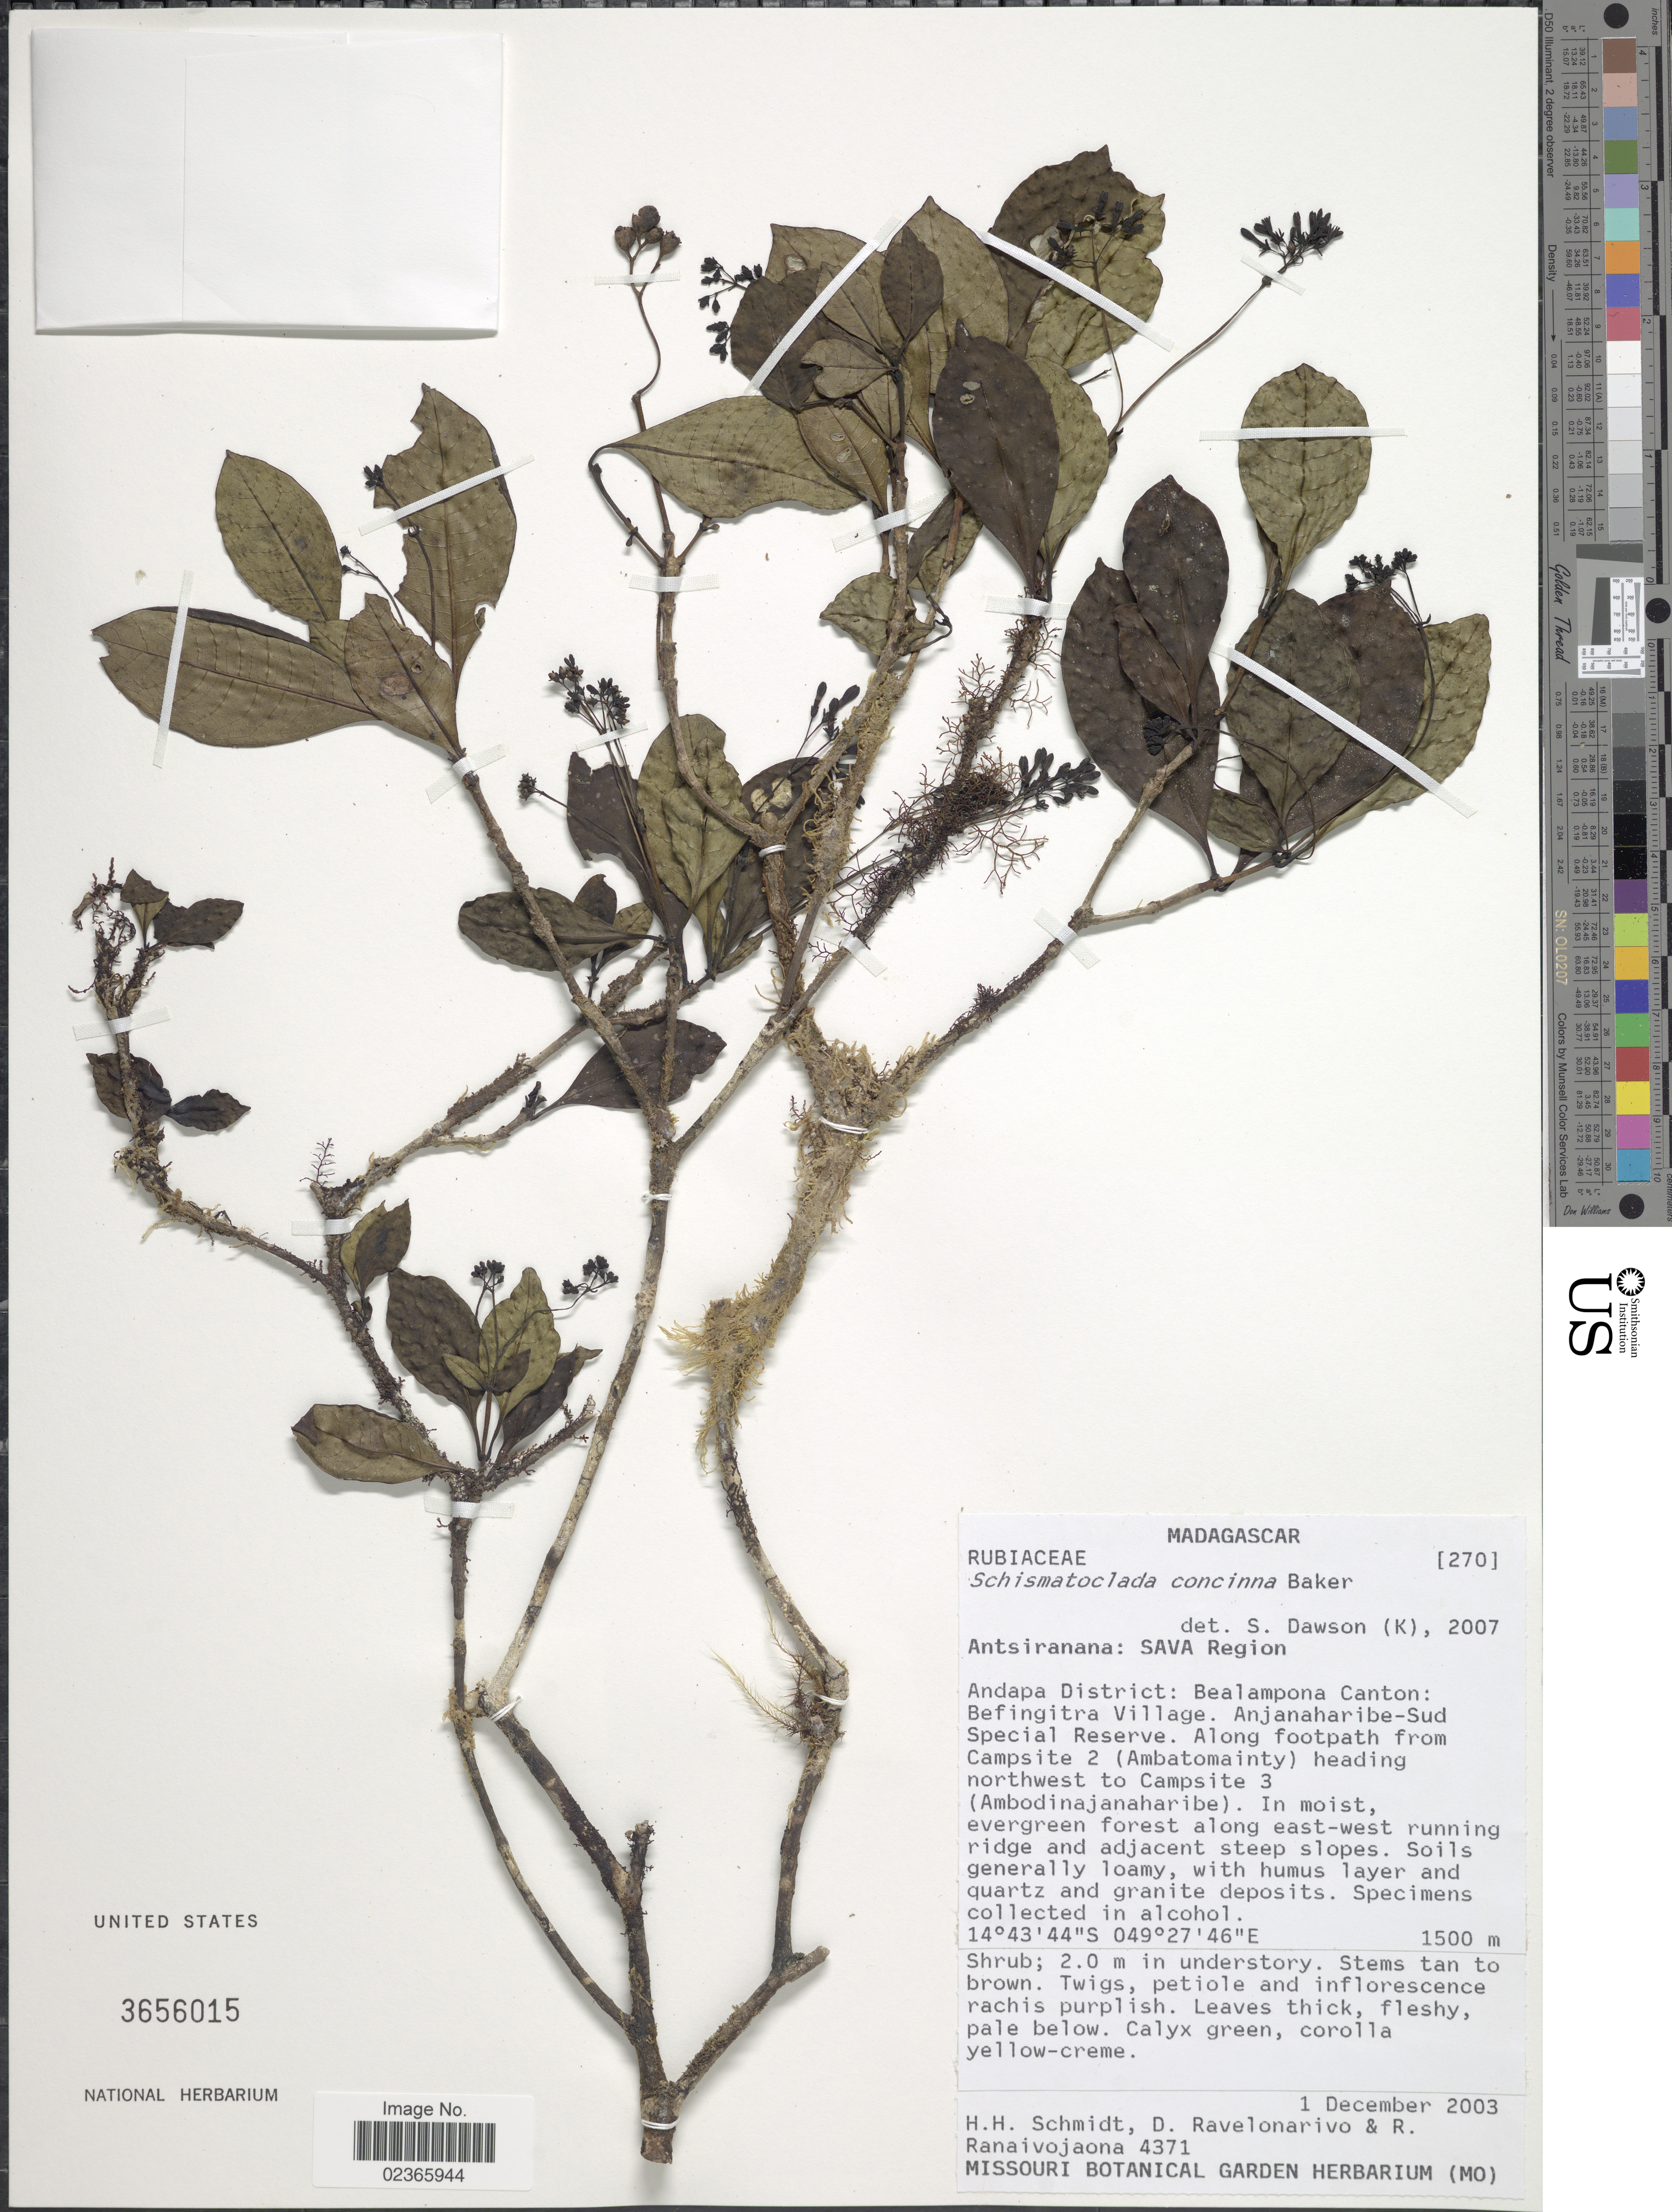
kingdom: Plantae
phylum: Tracheophyta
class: Magnoliopsida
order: Gentianales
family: Rubiaceae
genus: Schismatoclada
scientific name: Schismatoclada concinna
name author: Baker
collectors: H. H. Schmidt, D. Ravelonairivo & R. Ranaivojaona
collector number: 4371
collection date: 2003-12-01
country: Madagascar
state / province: Sava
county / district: Andapa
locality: Antsiranana: Andapa District: Bealampona Canton: Befingitra Village. Anjanaharibe-Sud Special Reserve. Along footpath from Campsite 2 (Ambatomainty) heading northwest to Campsite 3. (Ambodinajanaharibe).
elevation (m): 1500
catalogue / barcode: US 3656015